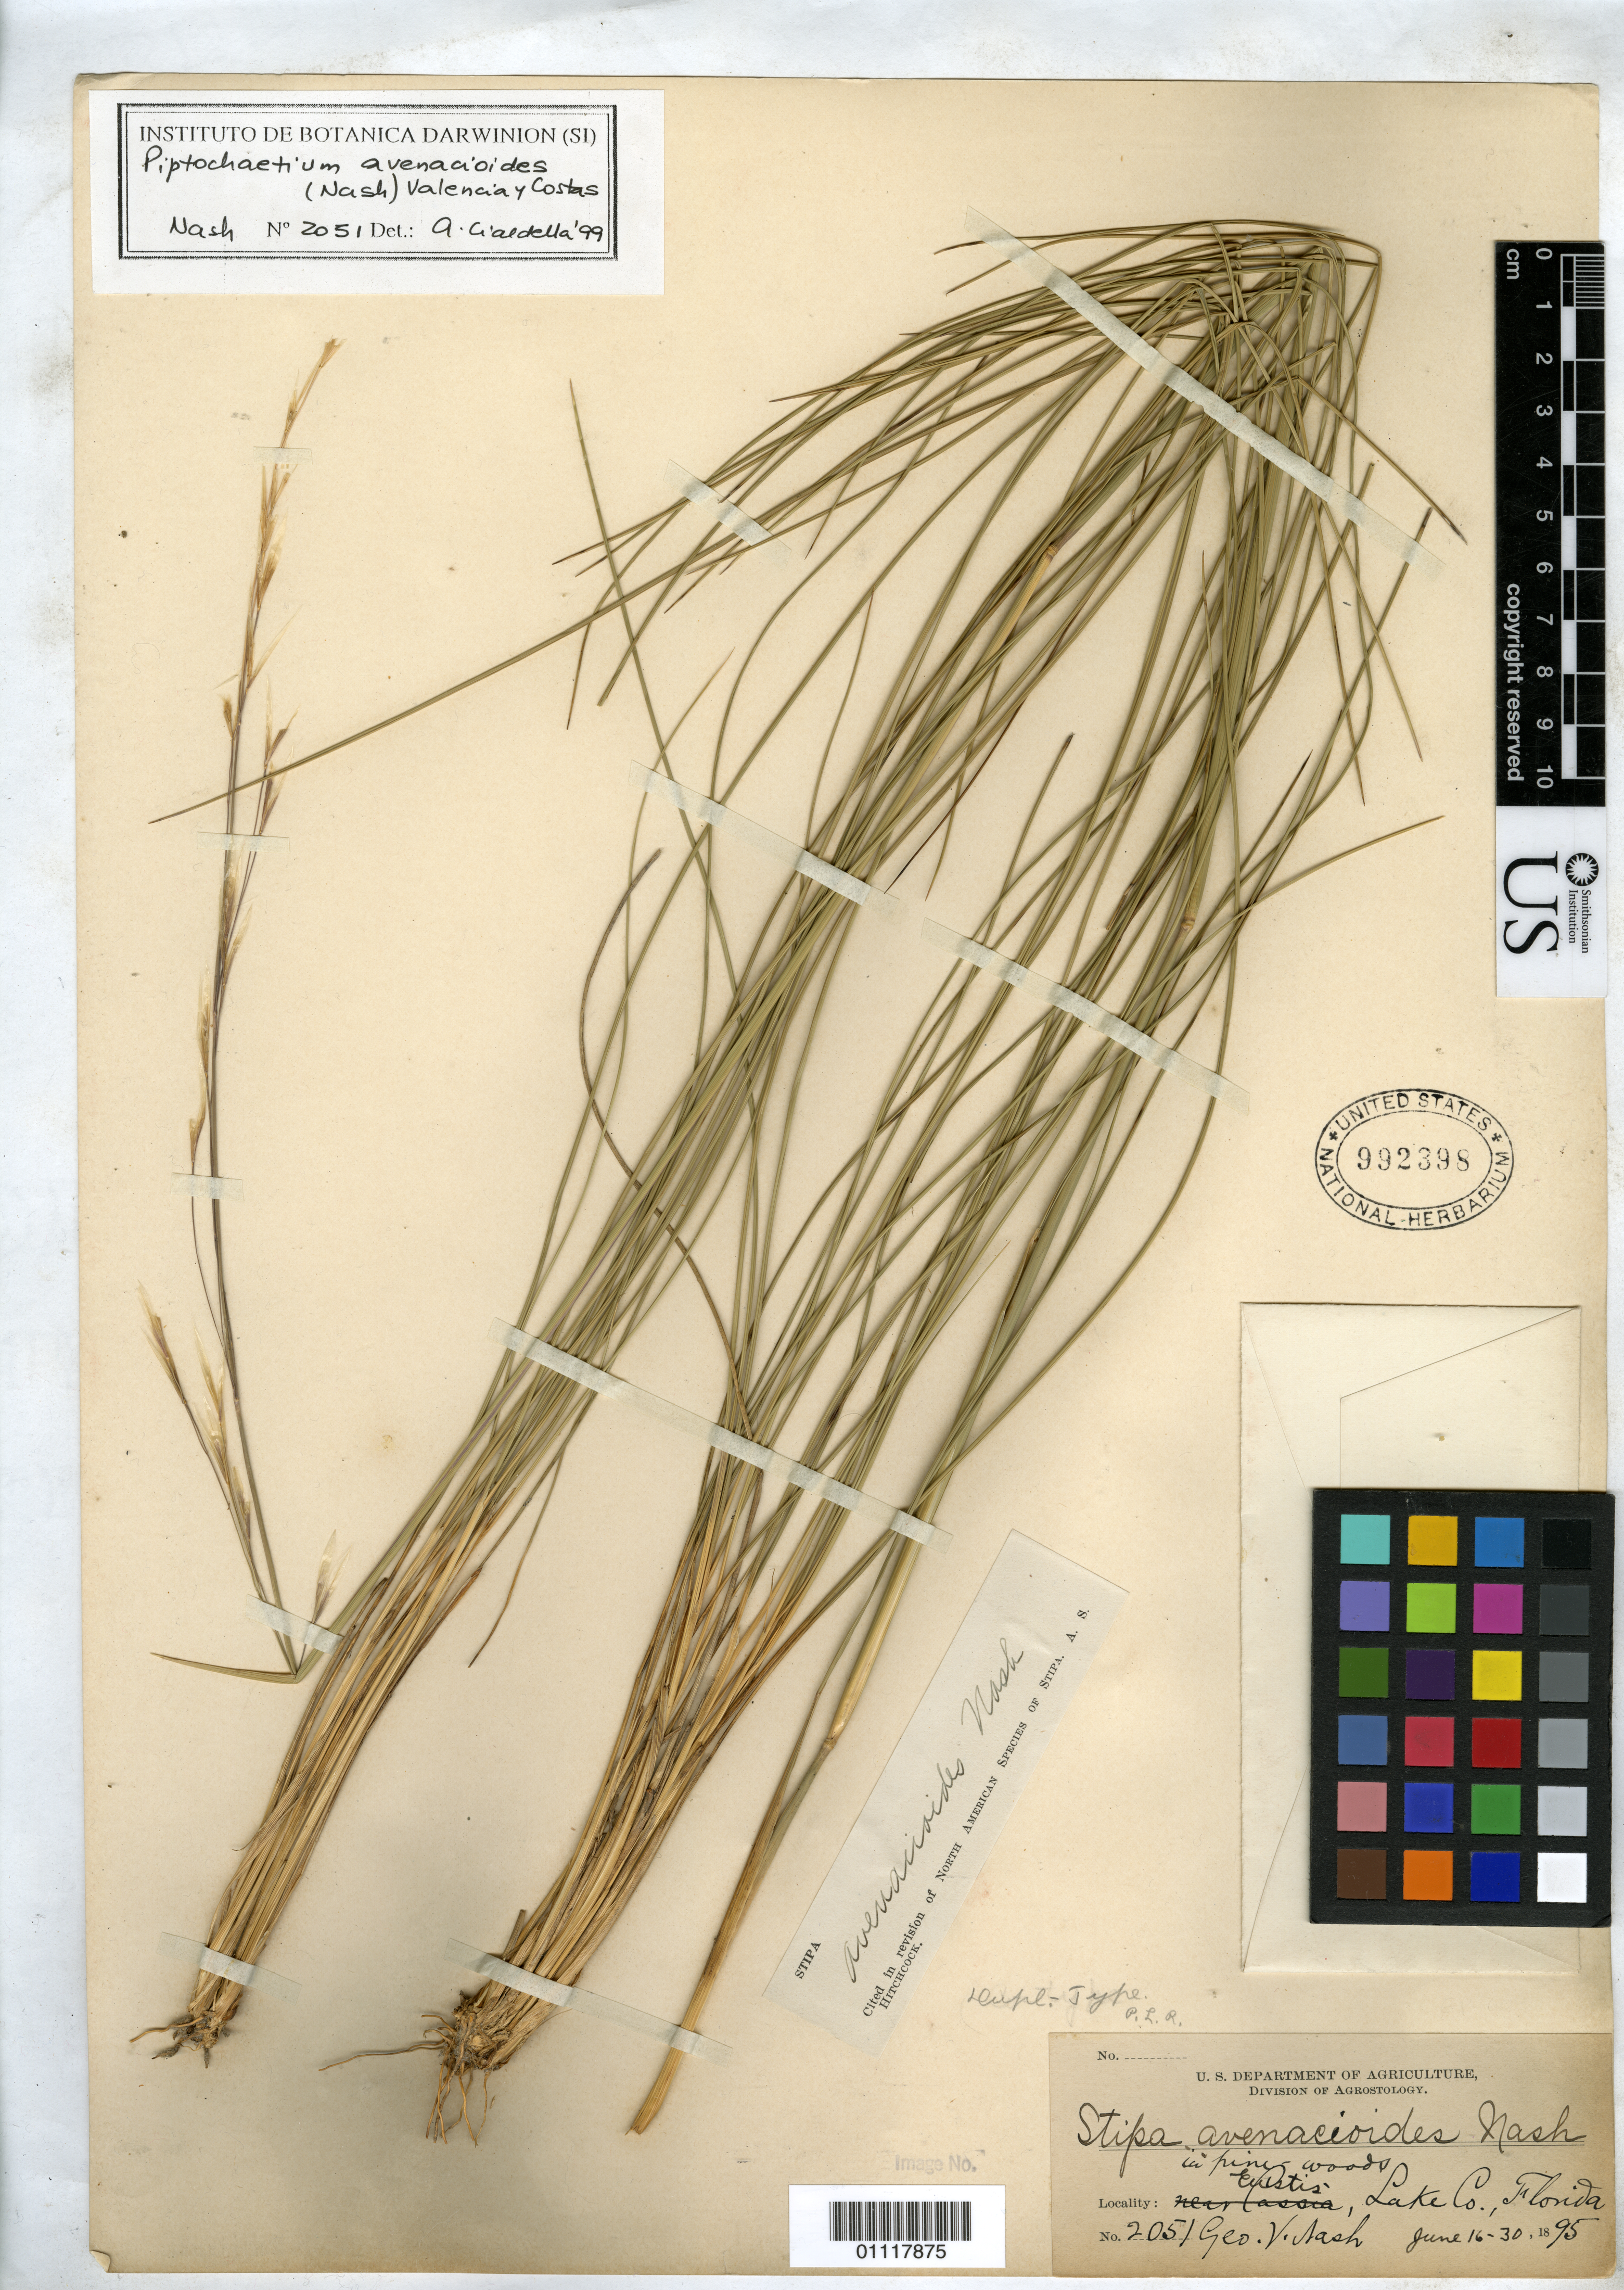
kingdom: Plantae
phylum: Tracheophyta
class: Liliopsida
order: Poales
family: Poaceae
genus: Stipa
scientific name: Stipa avenacioides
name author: Nash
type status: Isotype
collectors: G. V. Nash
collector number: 2051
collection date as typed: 16 Jun 1895 to 30 Jun 1895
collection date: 1895-06-16/1895-06-30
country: United States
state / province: Florida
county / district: Lake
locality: Eustis, Lake County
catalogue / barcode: US 992398